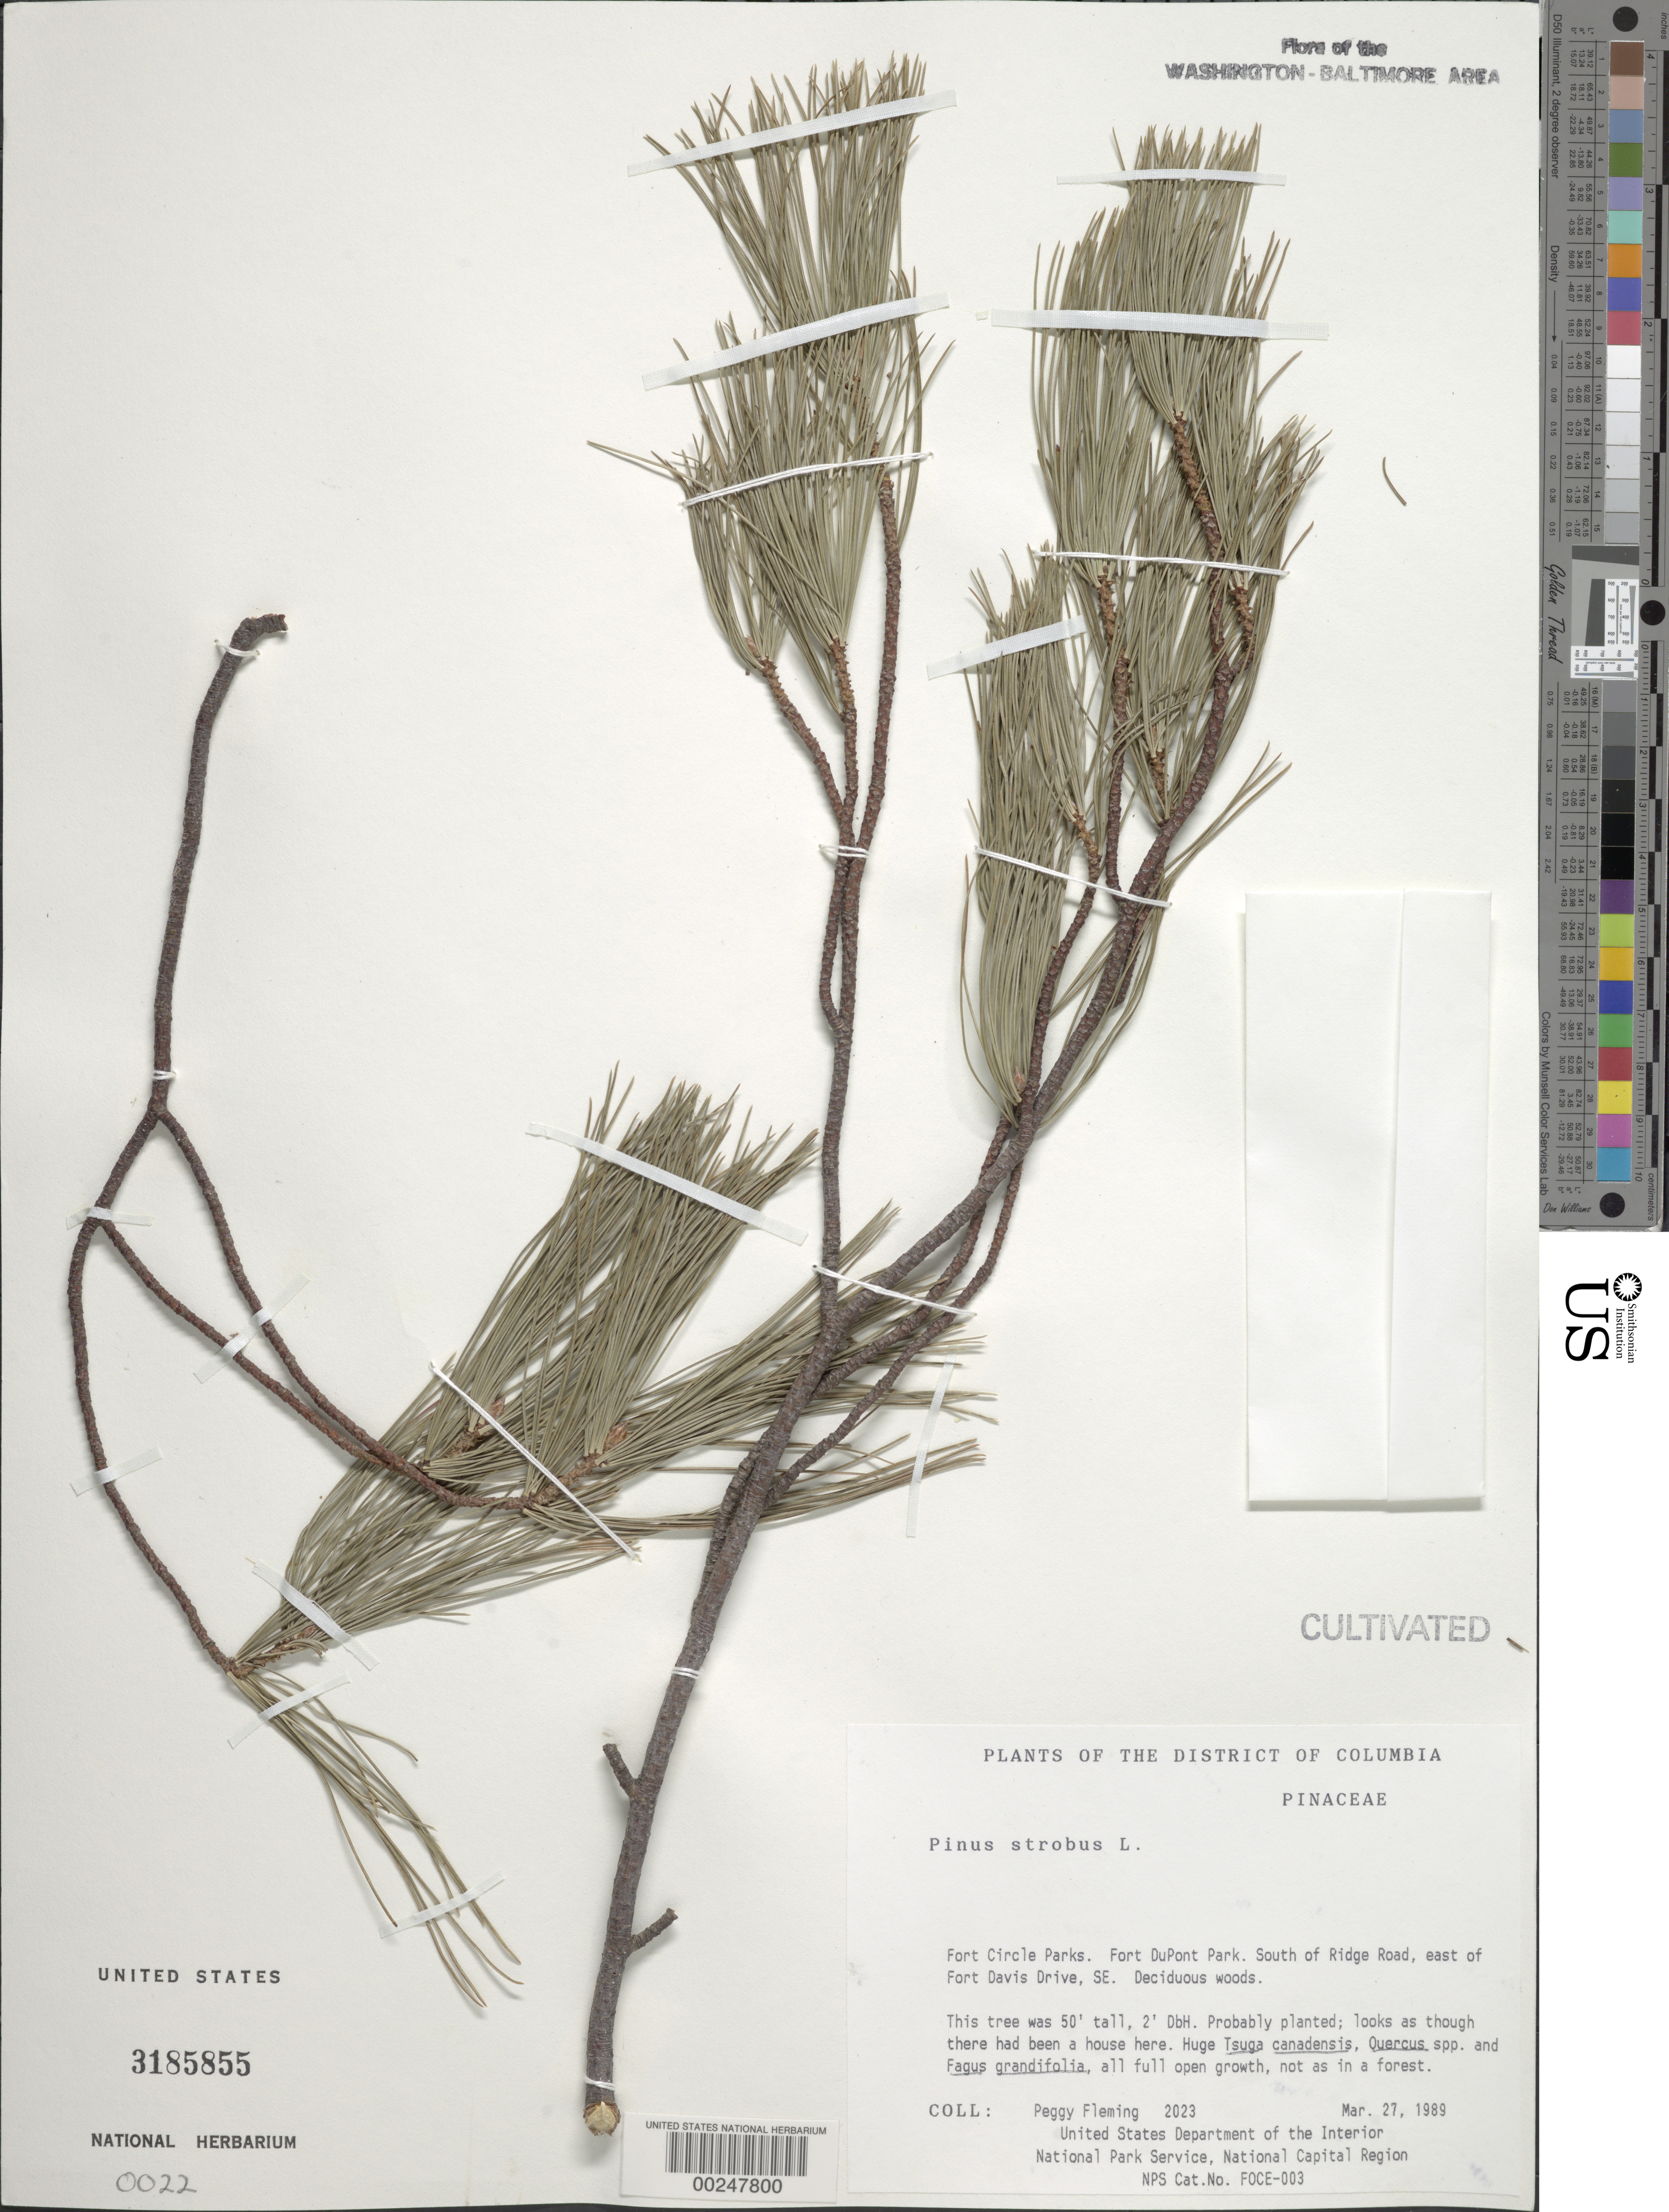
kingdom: Plantae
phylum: Tracheophyta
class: Pinopsida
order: Pinales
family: Pinaceae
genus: Pinus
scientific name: Pinus strobus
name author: L.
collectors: P. Fleming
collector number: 2023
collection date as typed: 27 May 1989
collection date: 1989-05-27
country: United States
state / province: District of Columbia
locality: Fort Circle Parks, Fort Dupont Park, S Ridge Road, E of Davis Drive, SE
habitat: Deciduous woods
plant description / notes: White pine. 50' tall, 2' DbH.